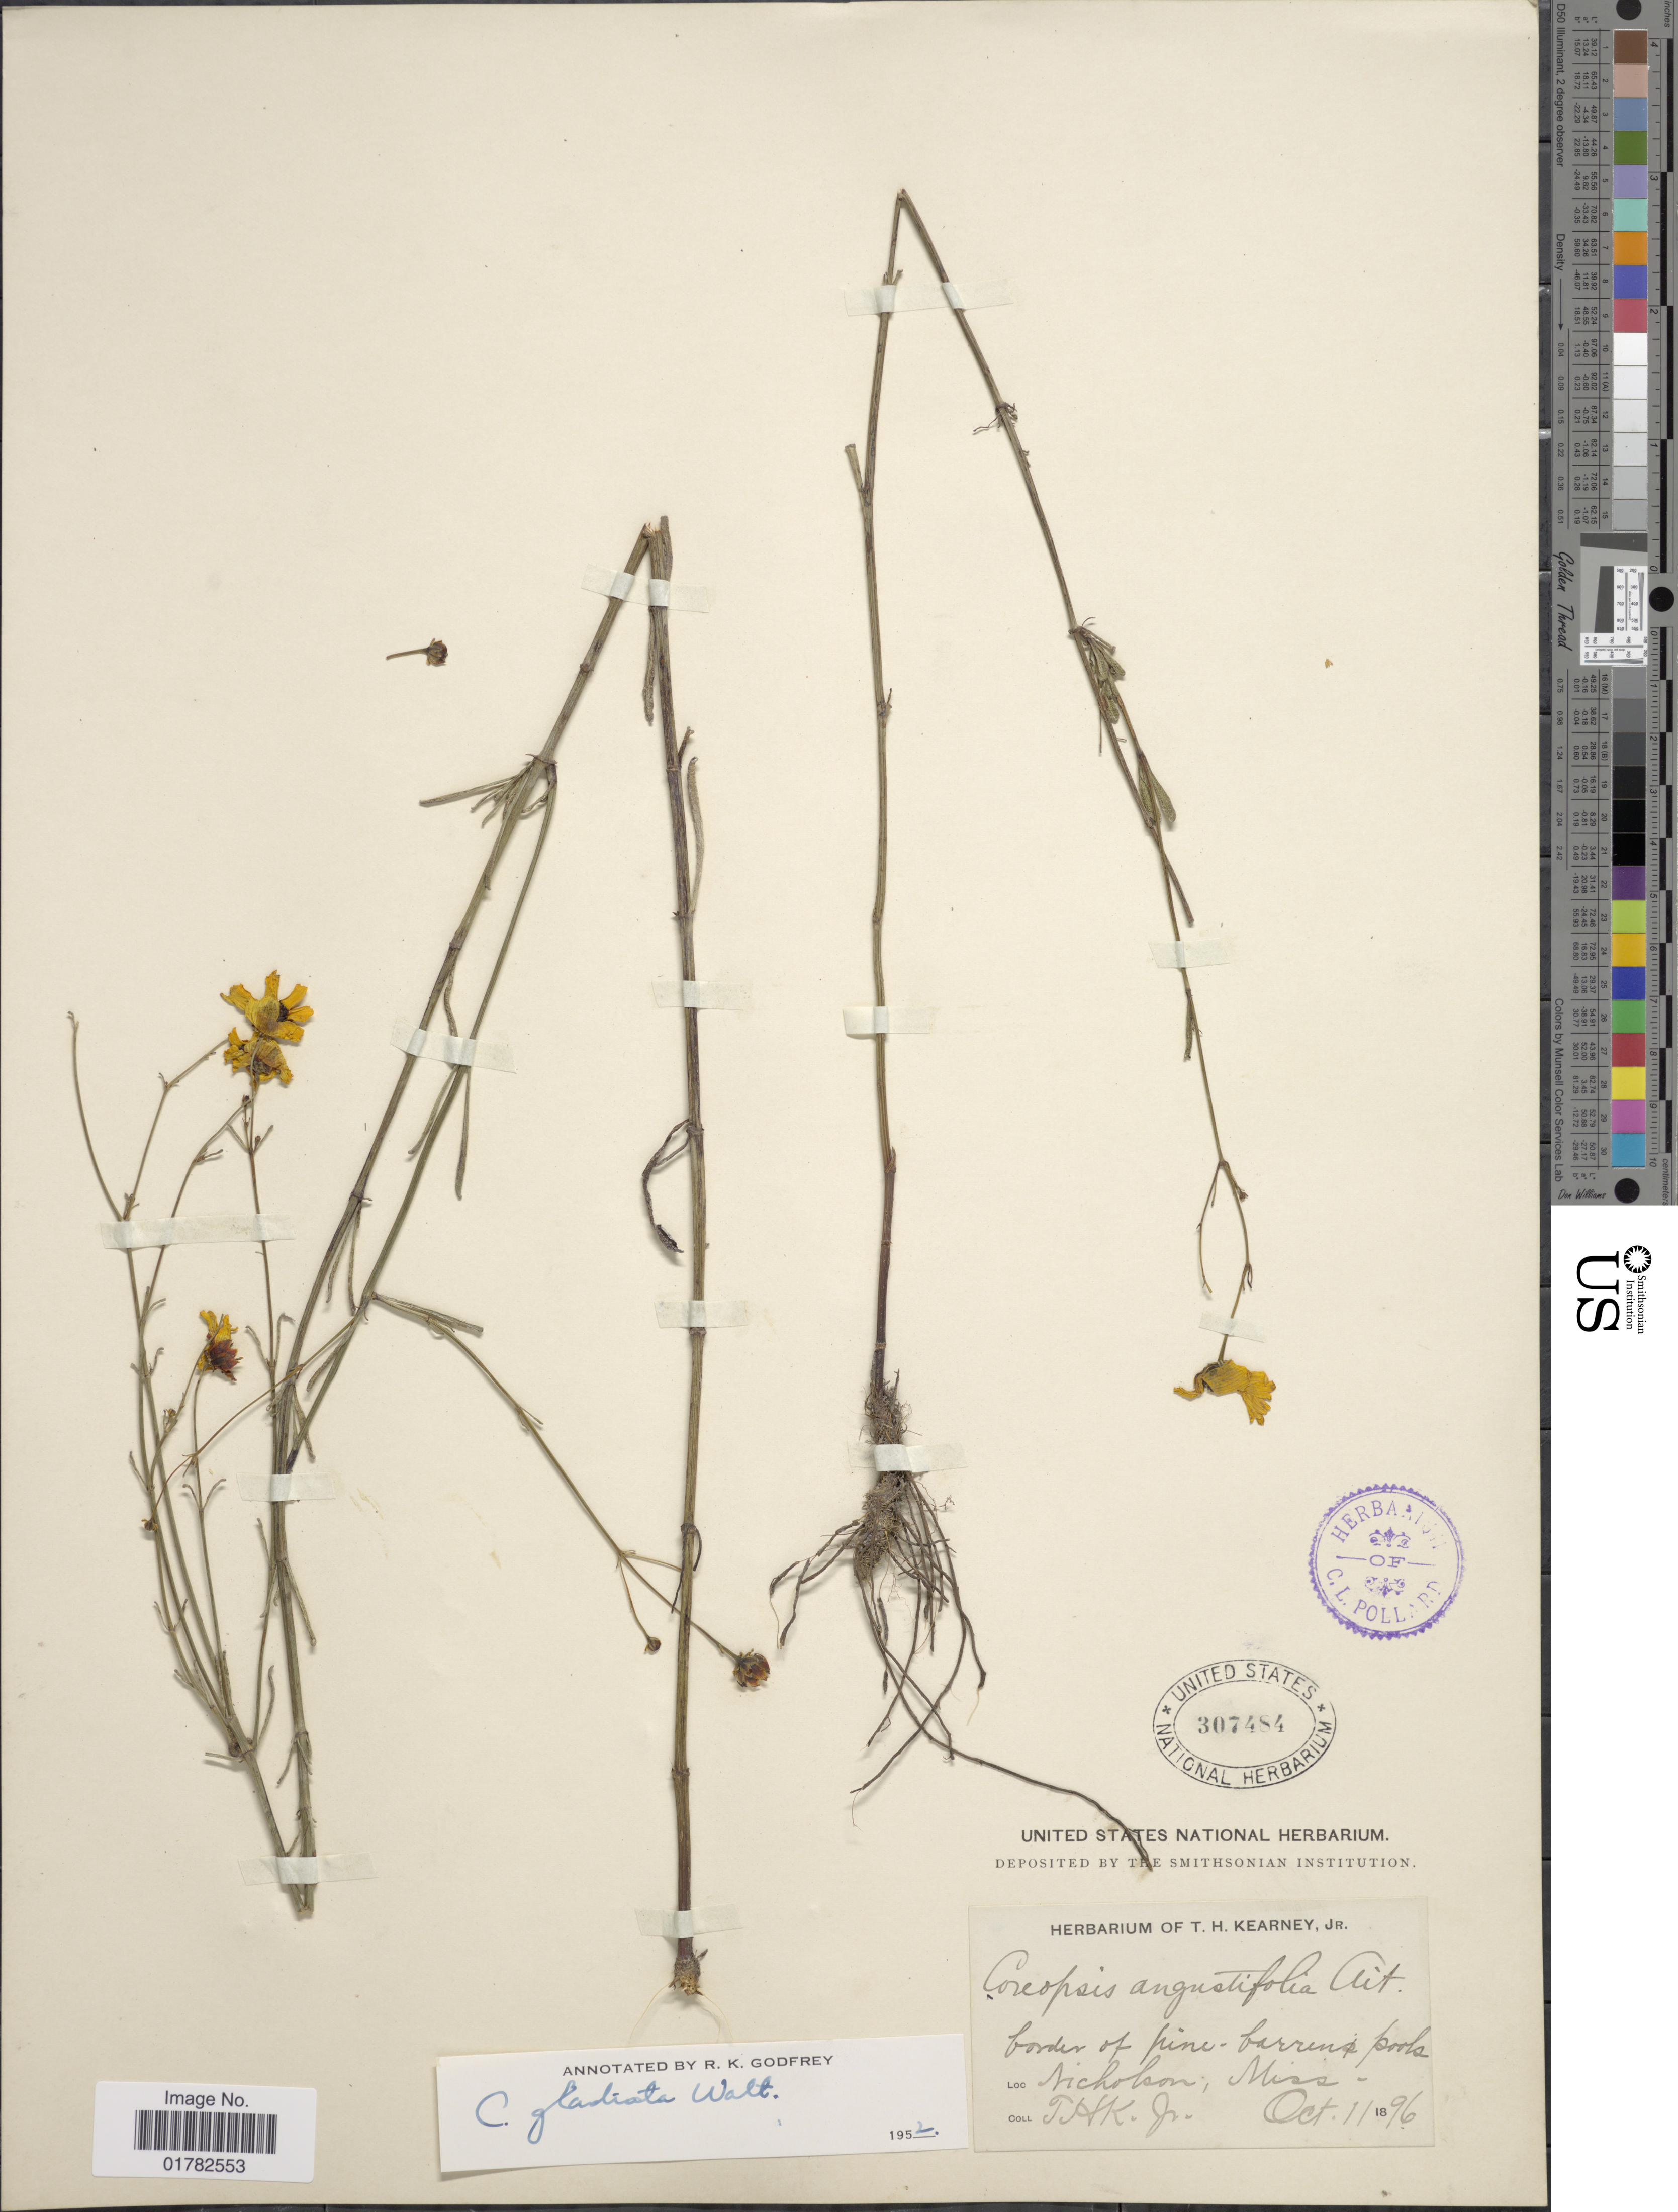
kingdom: Plantae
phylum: Tracheophyta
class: Magnoliopsida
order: Asterales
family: Asteraceae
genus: Coreopsis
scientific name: Coreopsis gladiata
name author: Walter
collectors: T. H. Kearney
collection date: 1896-10-11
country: United States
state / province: Mississippi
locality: Border of pine-barrens pools, Nicholson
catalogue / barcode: US 307484